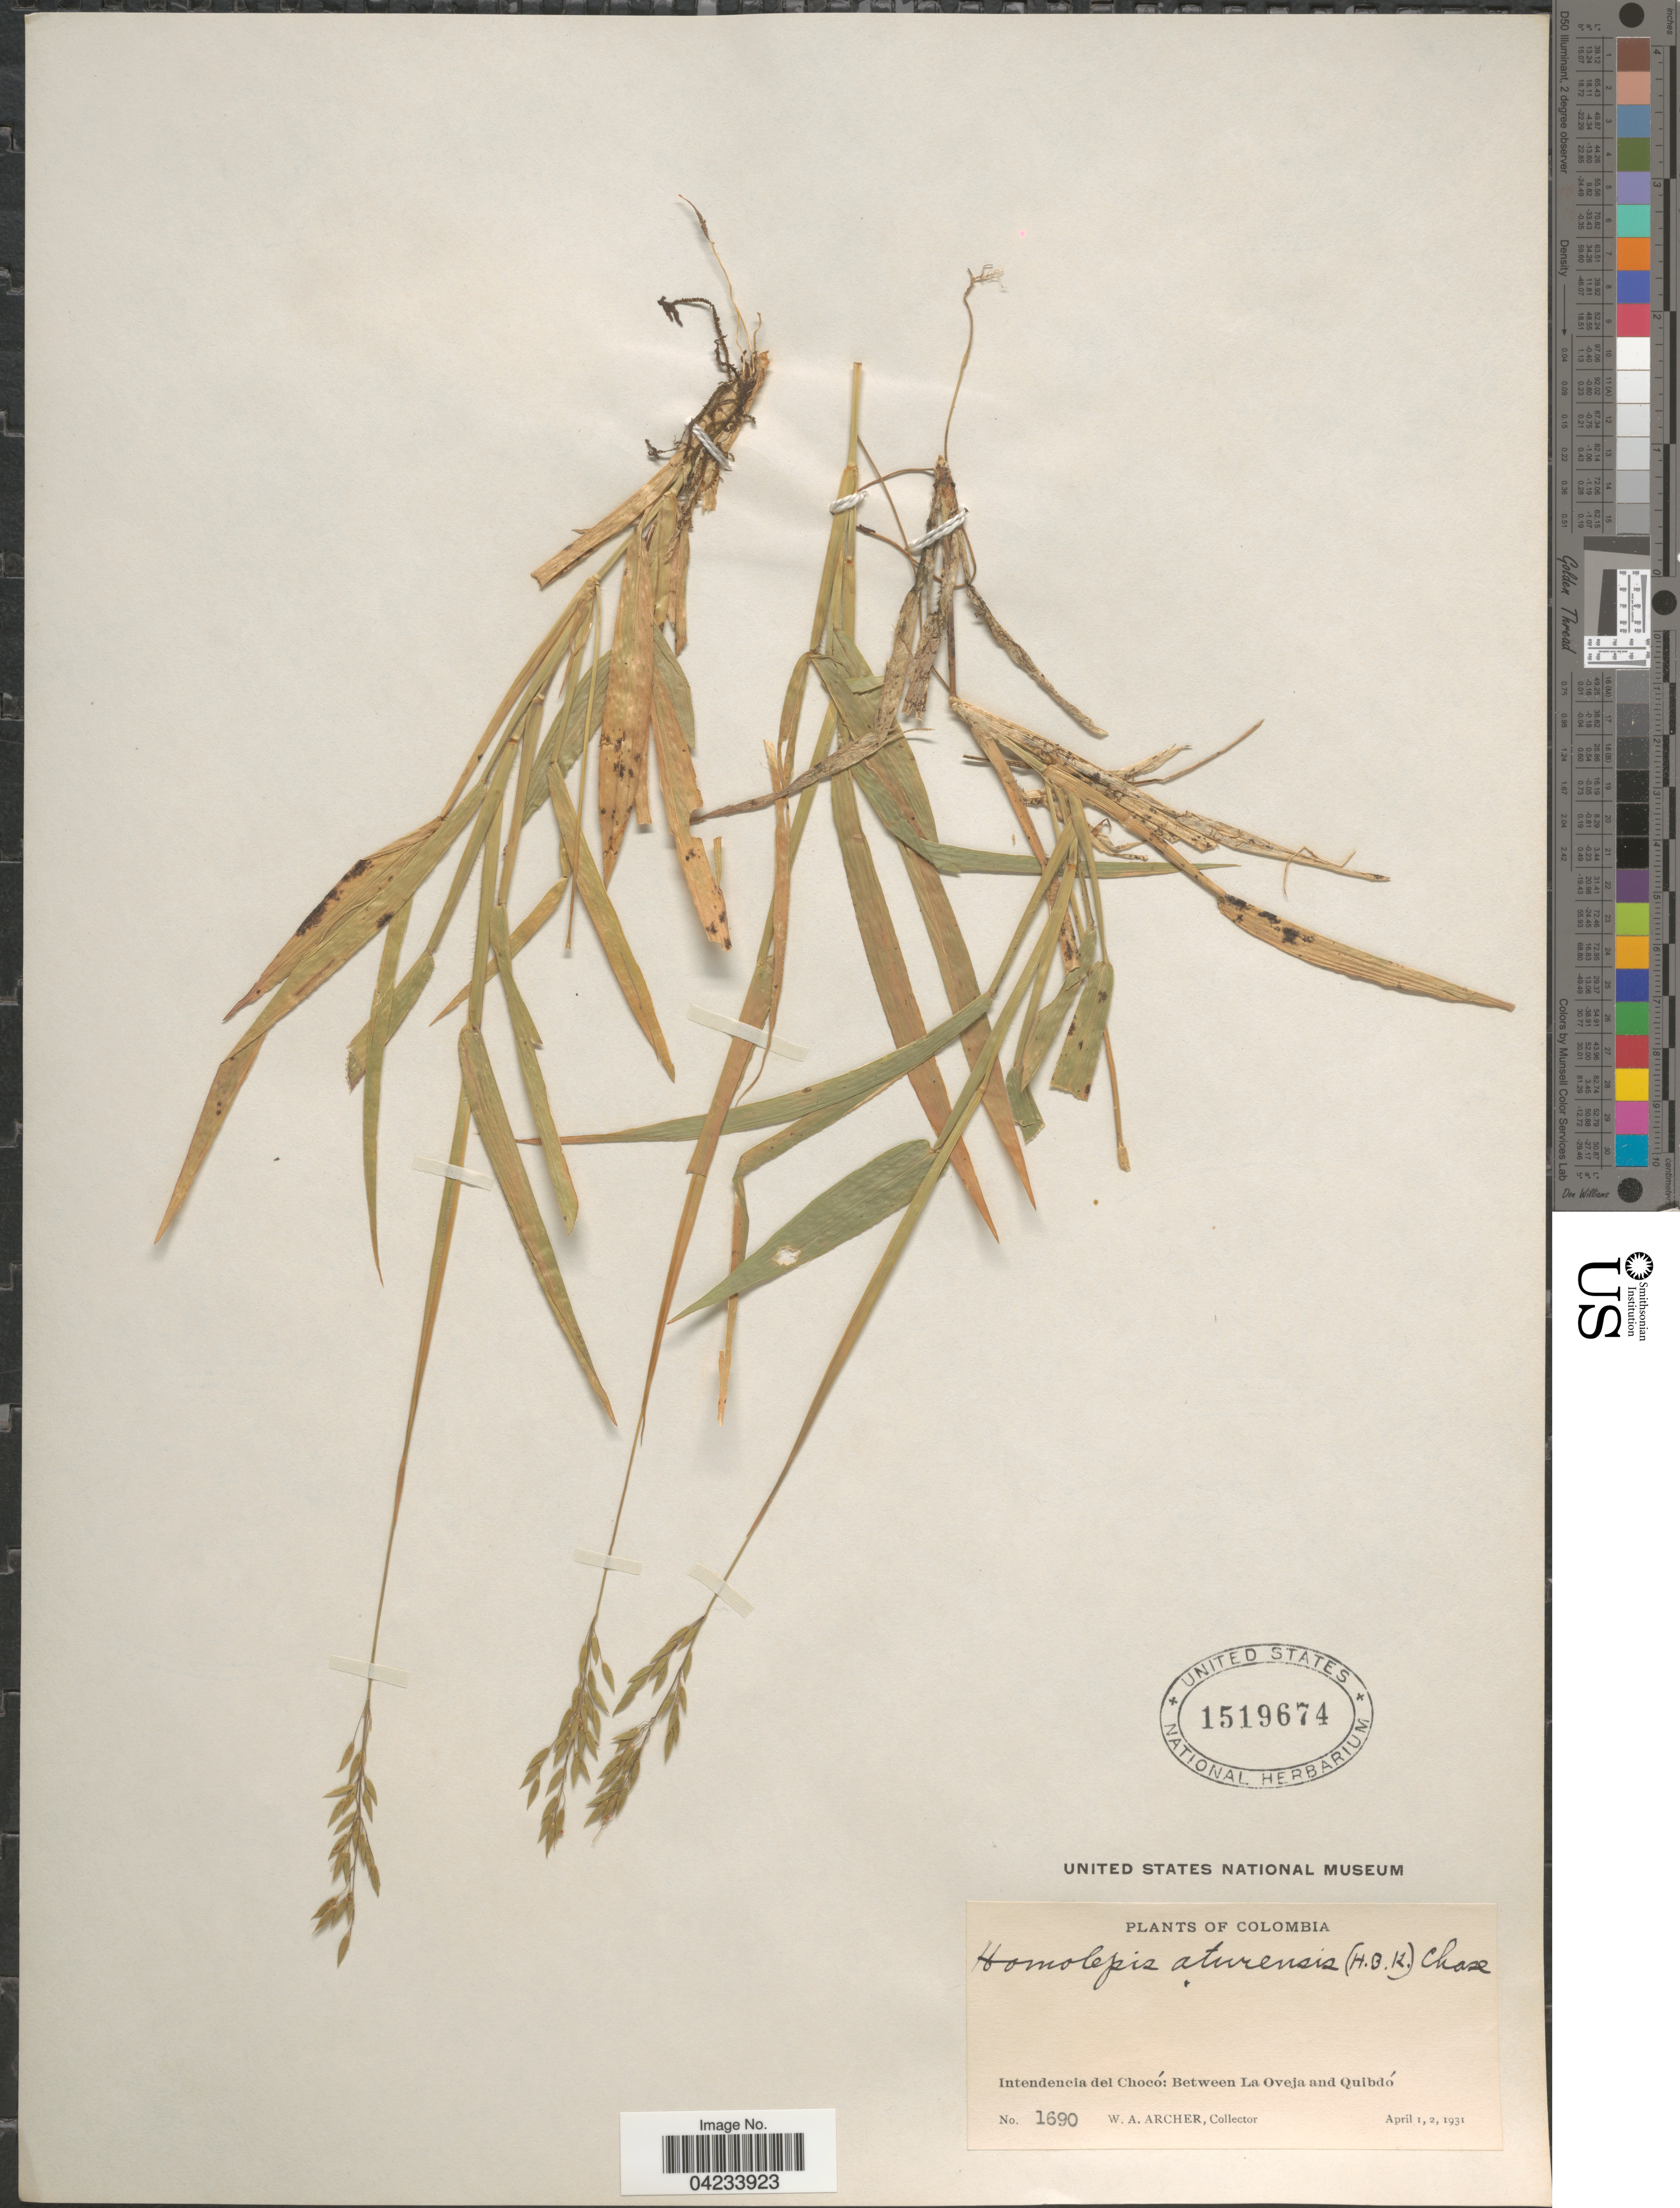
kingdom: Plantae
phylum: Tracheophyta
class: Liliopsida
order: Poales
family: Poaceae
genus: Homolepis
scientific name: Homolepis aturensis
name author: (Kunth) Chase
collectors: W. Archer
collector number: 1690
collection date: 1931-04-01/1931-04-02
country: Colombia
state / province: Chocó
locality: Intendencia del Chocó: Between La Oveja and Quibdó.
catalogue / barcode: US 1519674